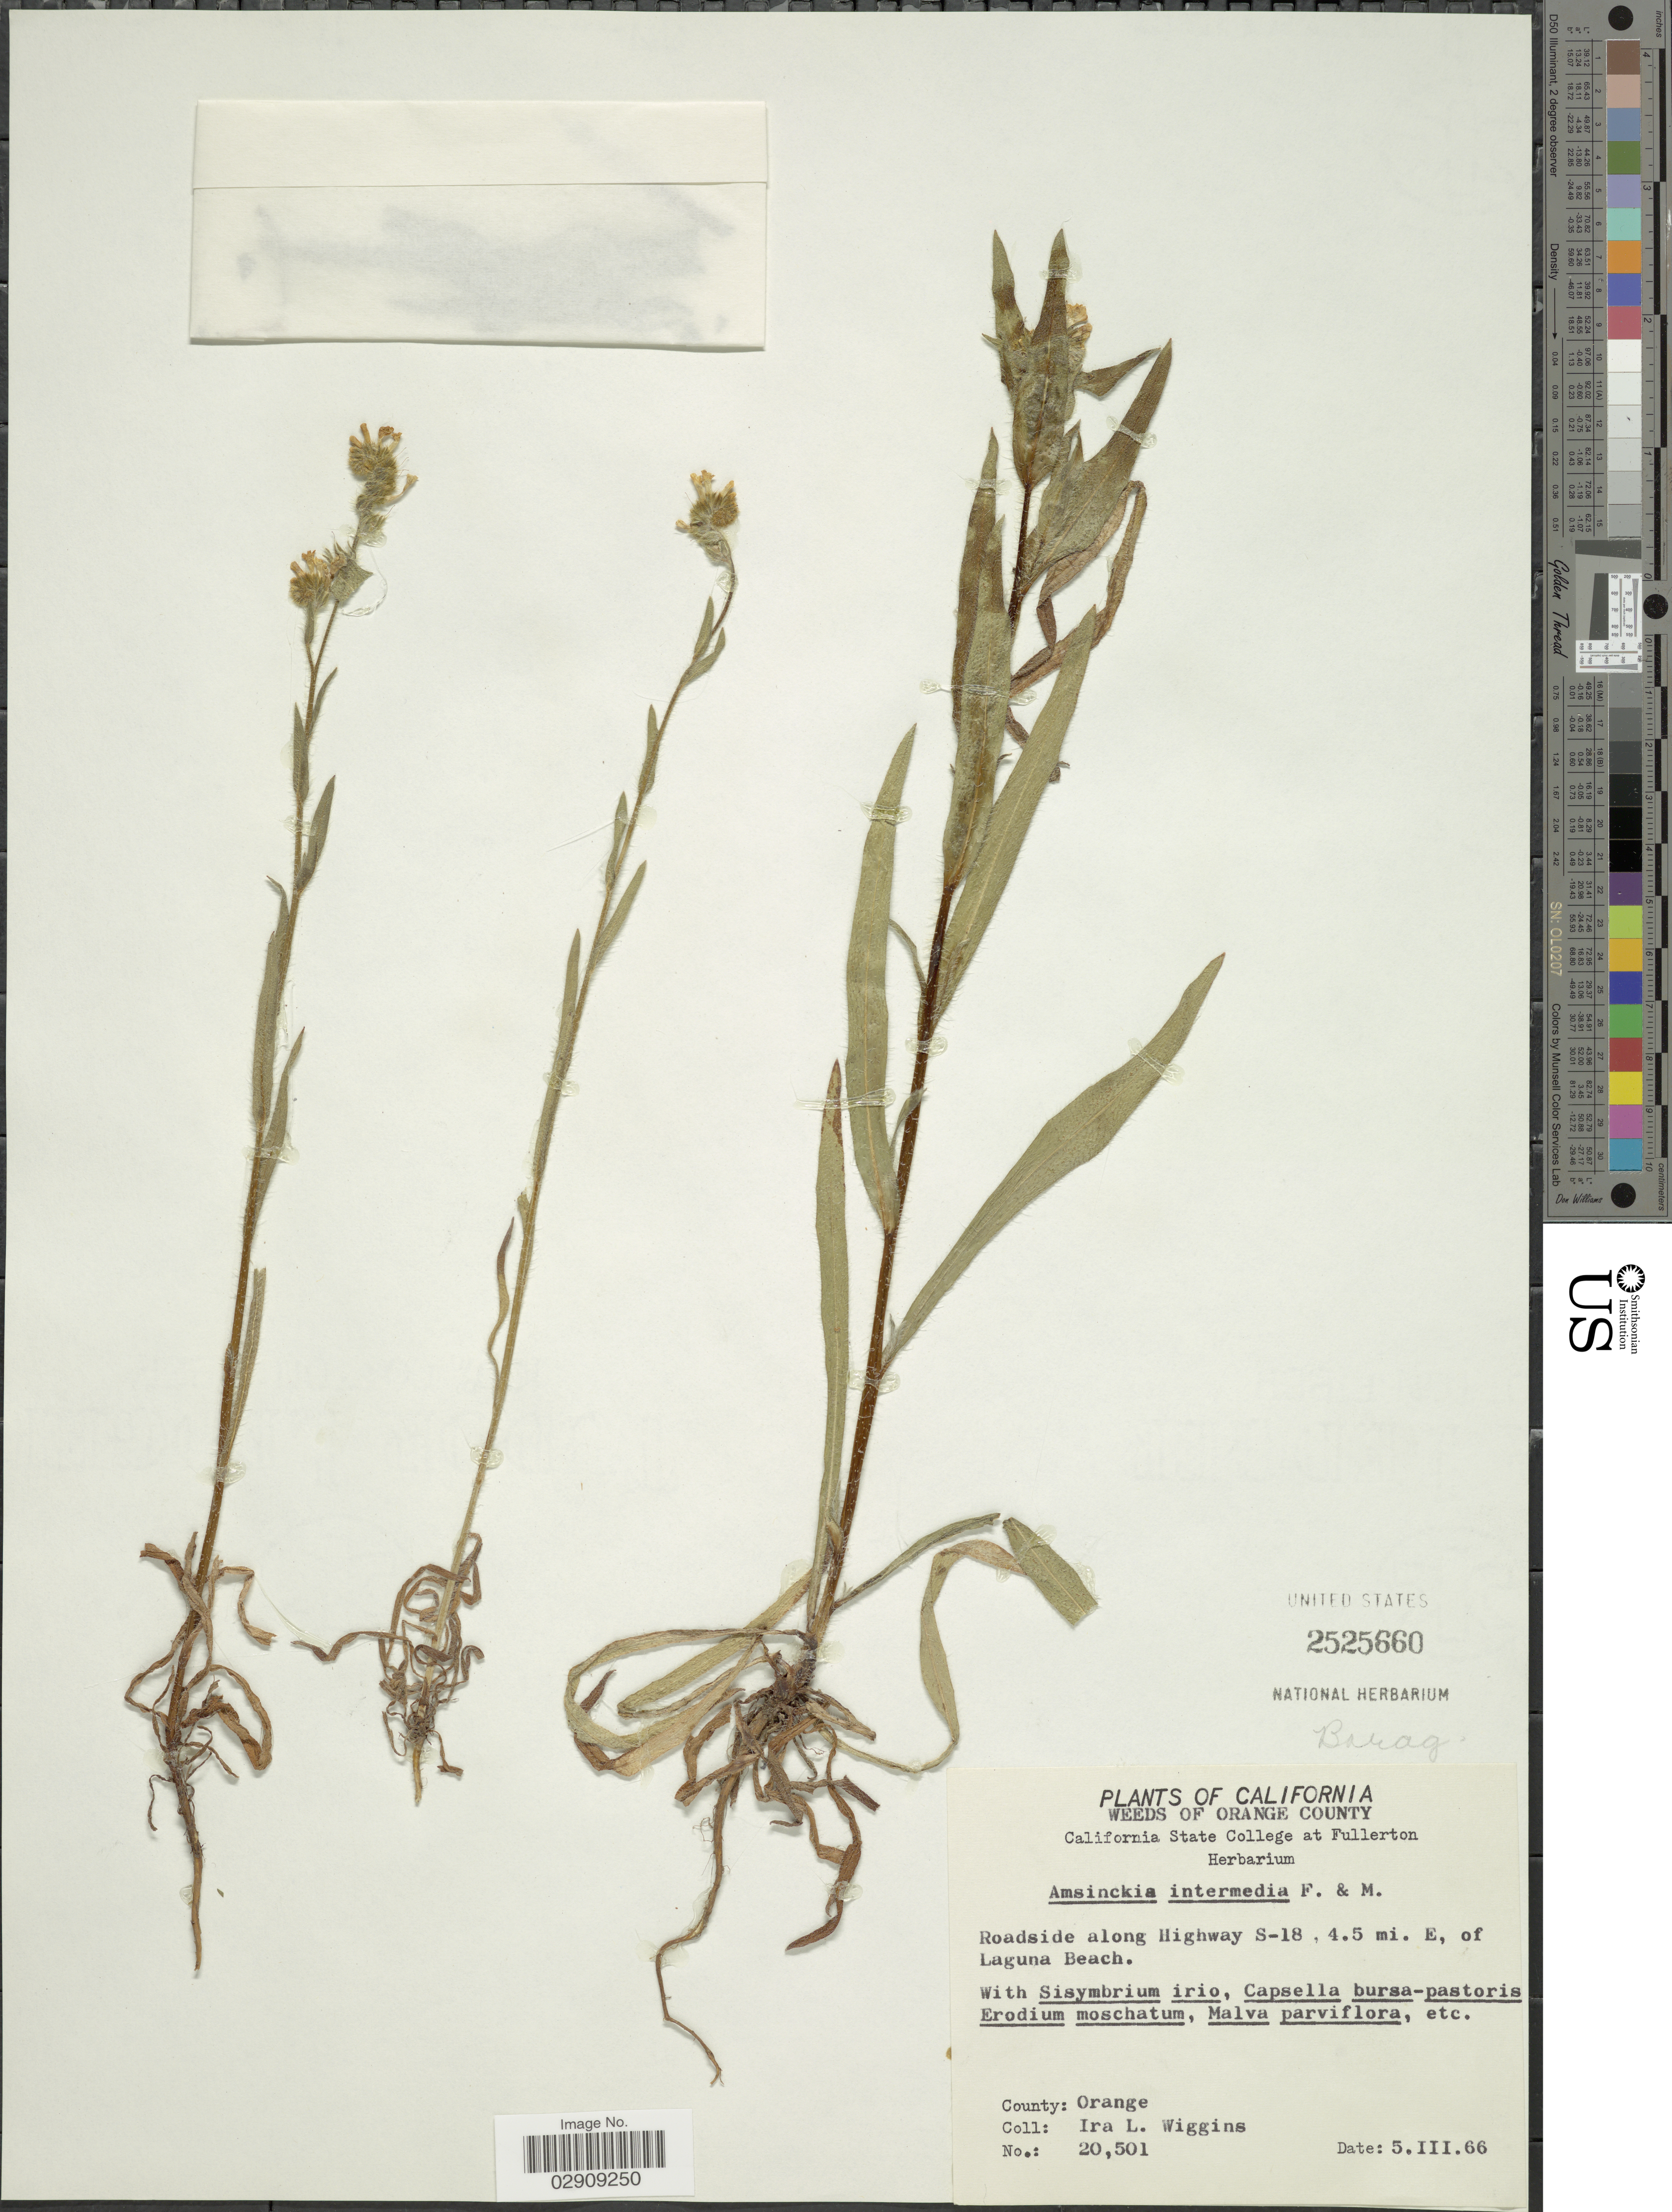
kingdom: Plantae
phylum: Tracheophyta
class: Magnoliopsida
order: Boraginales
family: Boraginaceae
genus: Amsinckia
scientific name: Amsinckia menziesii var. intermedia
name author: (Fisch. & C.A. Mey.) Ganders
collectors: I. L. Wiggins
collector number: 20501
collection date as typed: Transcribed d/m/y: 5/3/66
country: United States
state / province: California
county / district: Orange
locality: Orange County. Roadside along Highway S-18 , 4.5 mi. E, of Laguna Beach.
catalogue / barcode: US 2525660